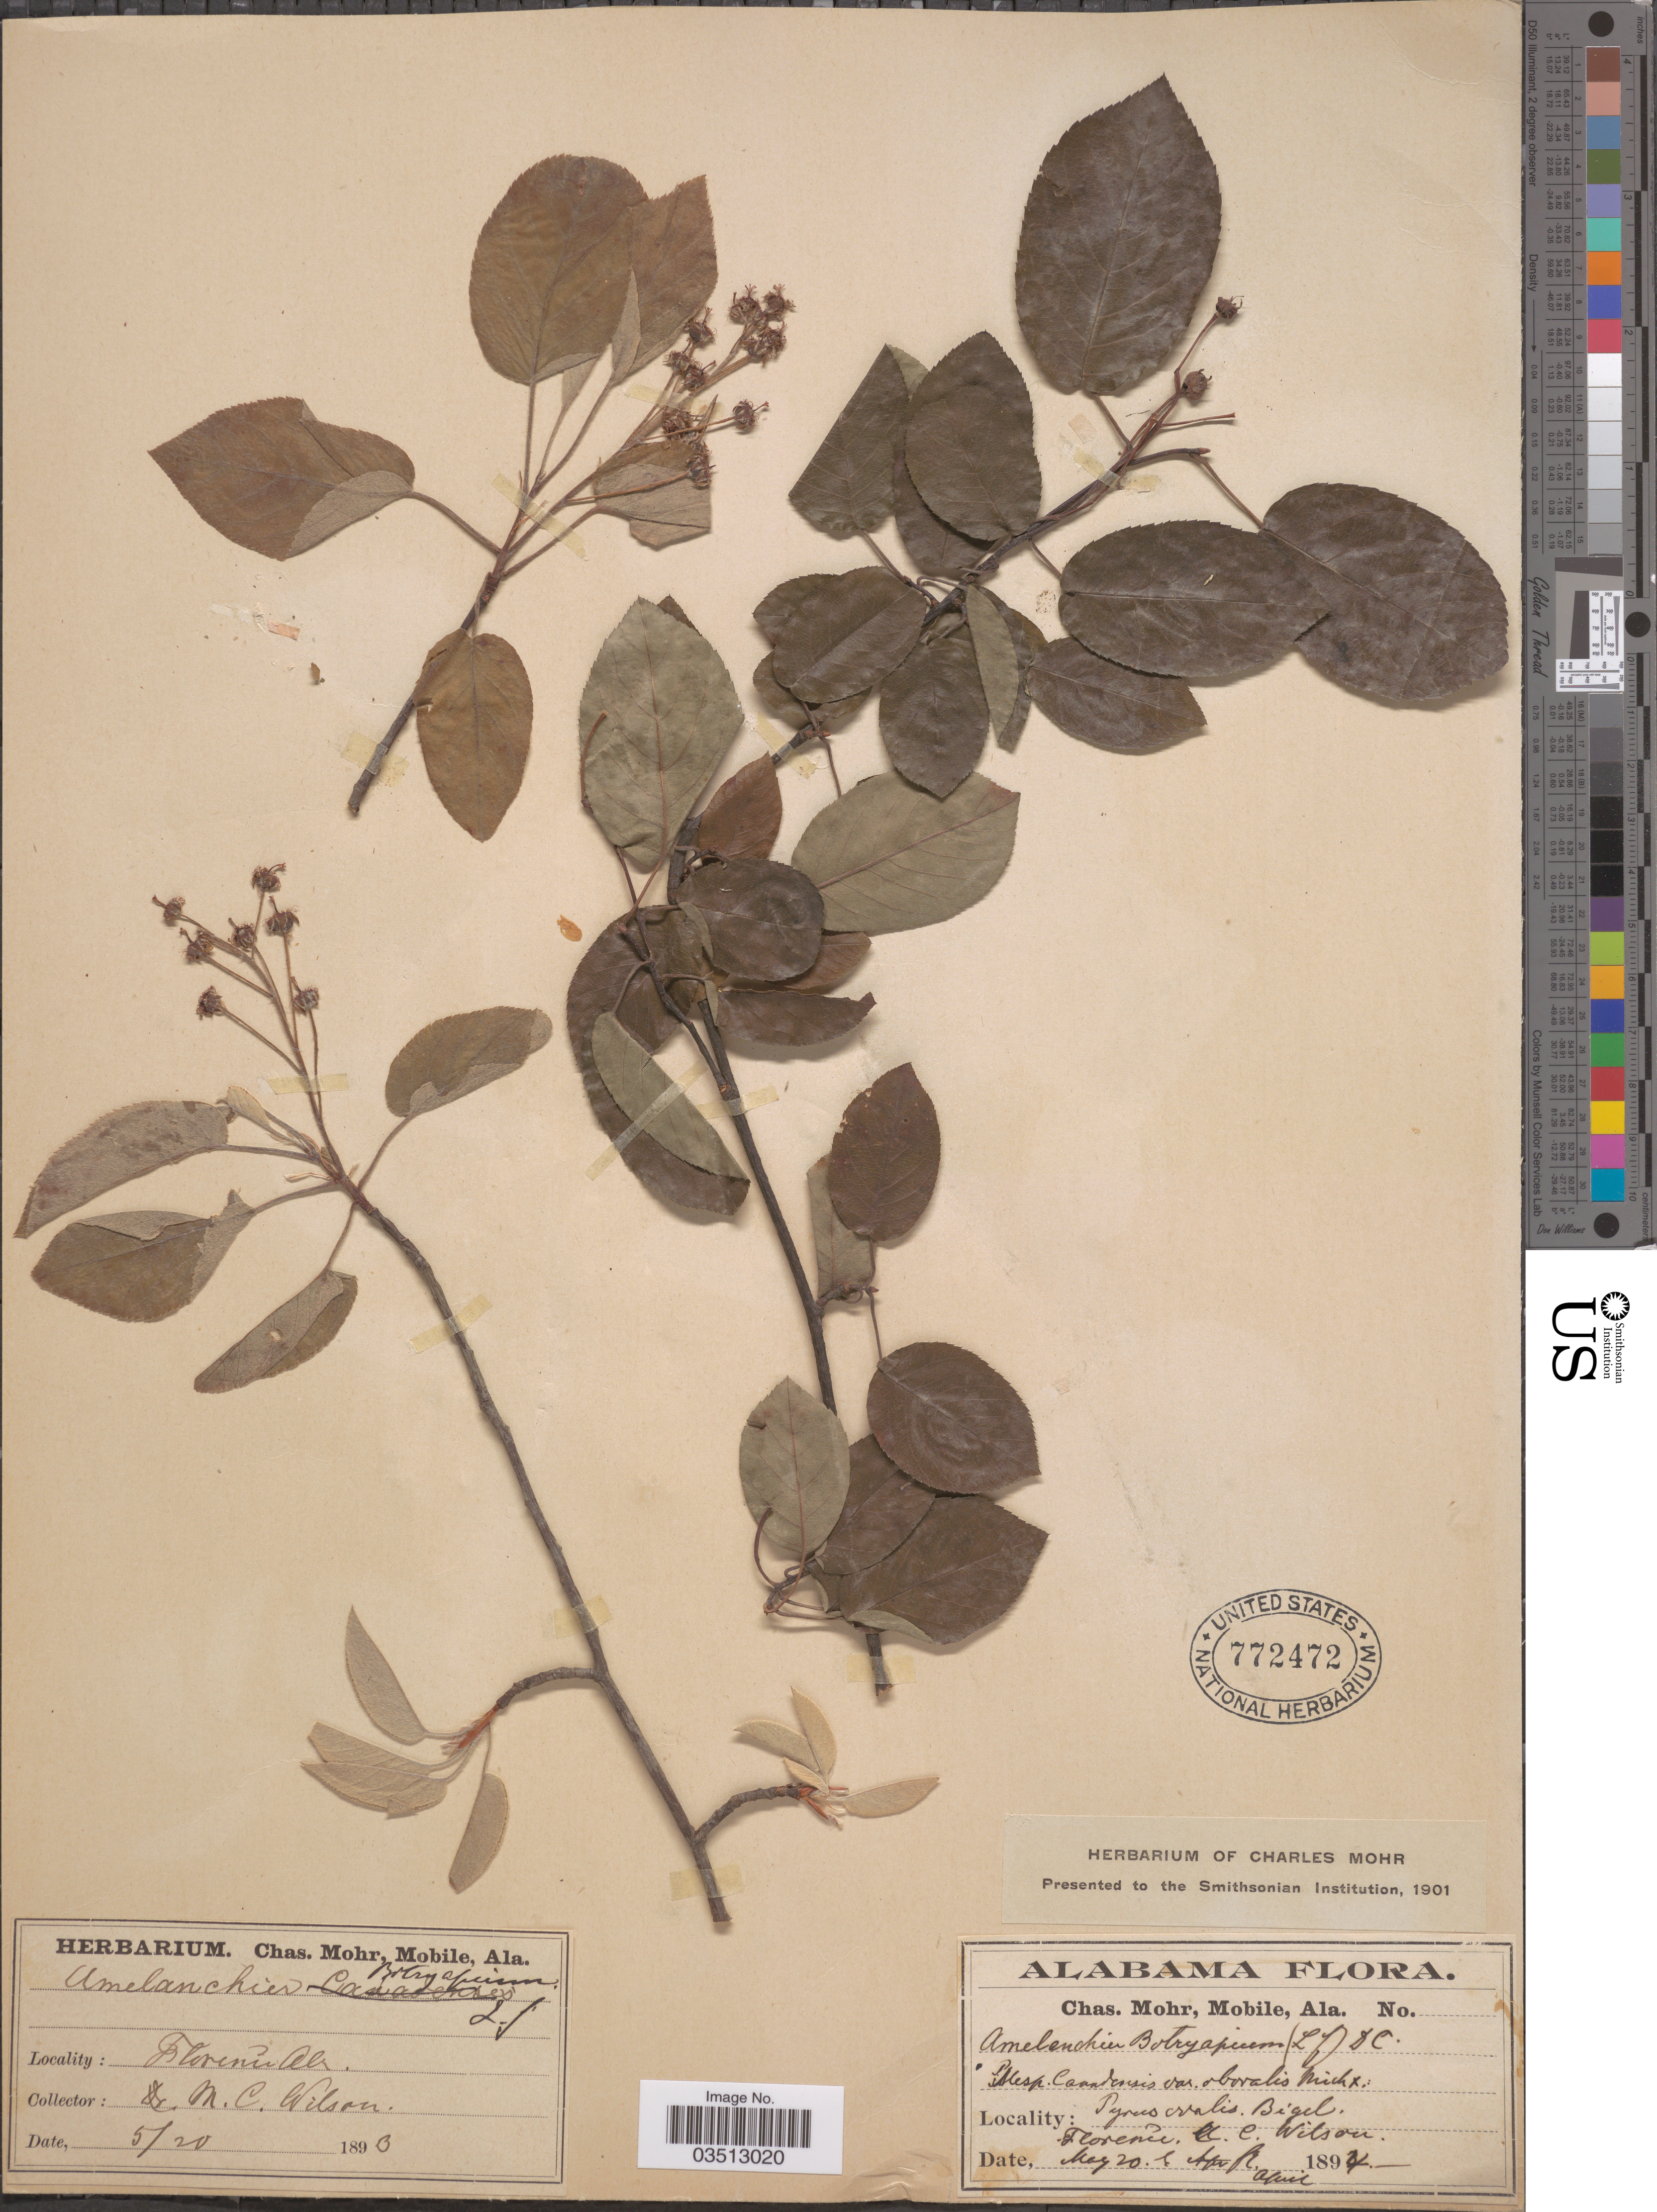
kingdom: Plantae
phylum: Tracheophyta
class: Magnoliopsida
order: Rosales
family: Rosaceae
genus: Amelanchier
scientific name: Amelanchier sp.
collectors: M. C. Wilson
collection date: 1893-05-20/1894-04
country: United States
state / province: Alabama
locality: Florence.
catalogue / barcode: US 772472